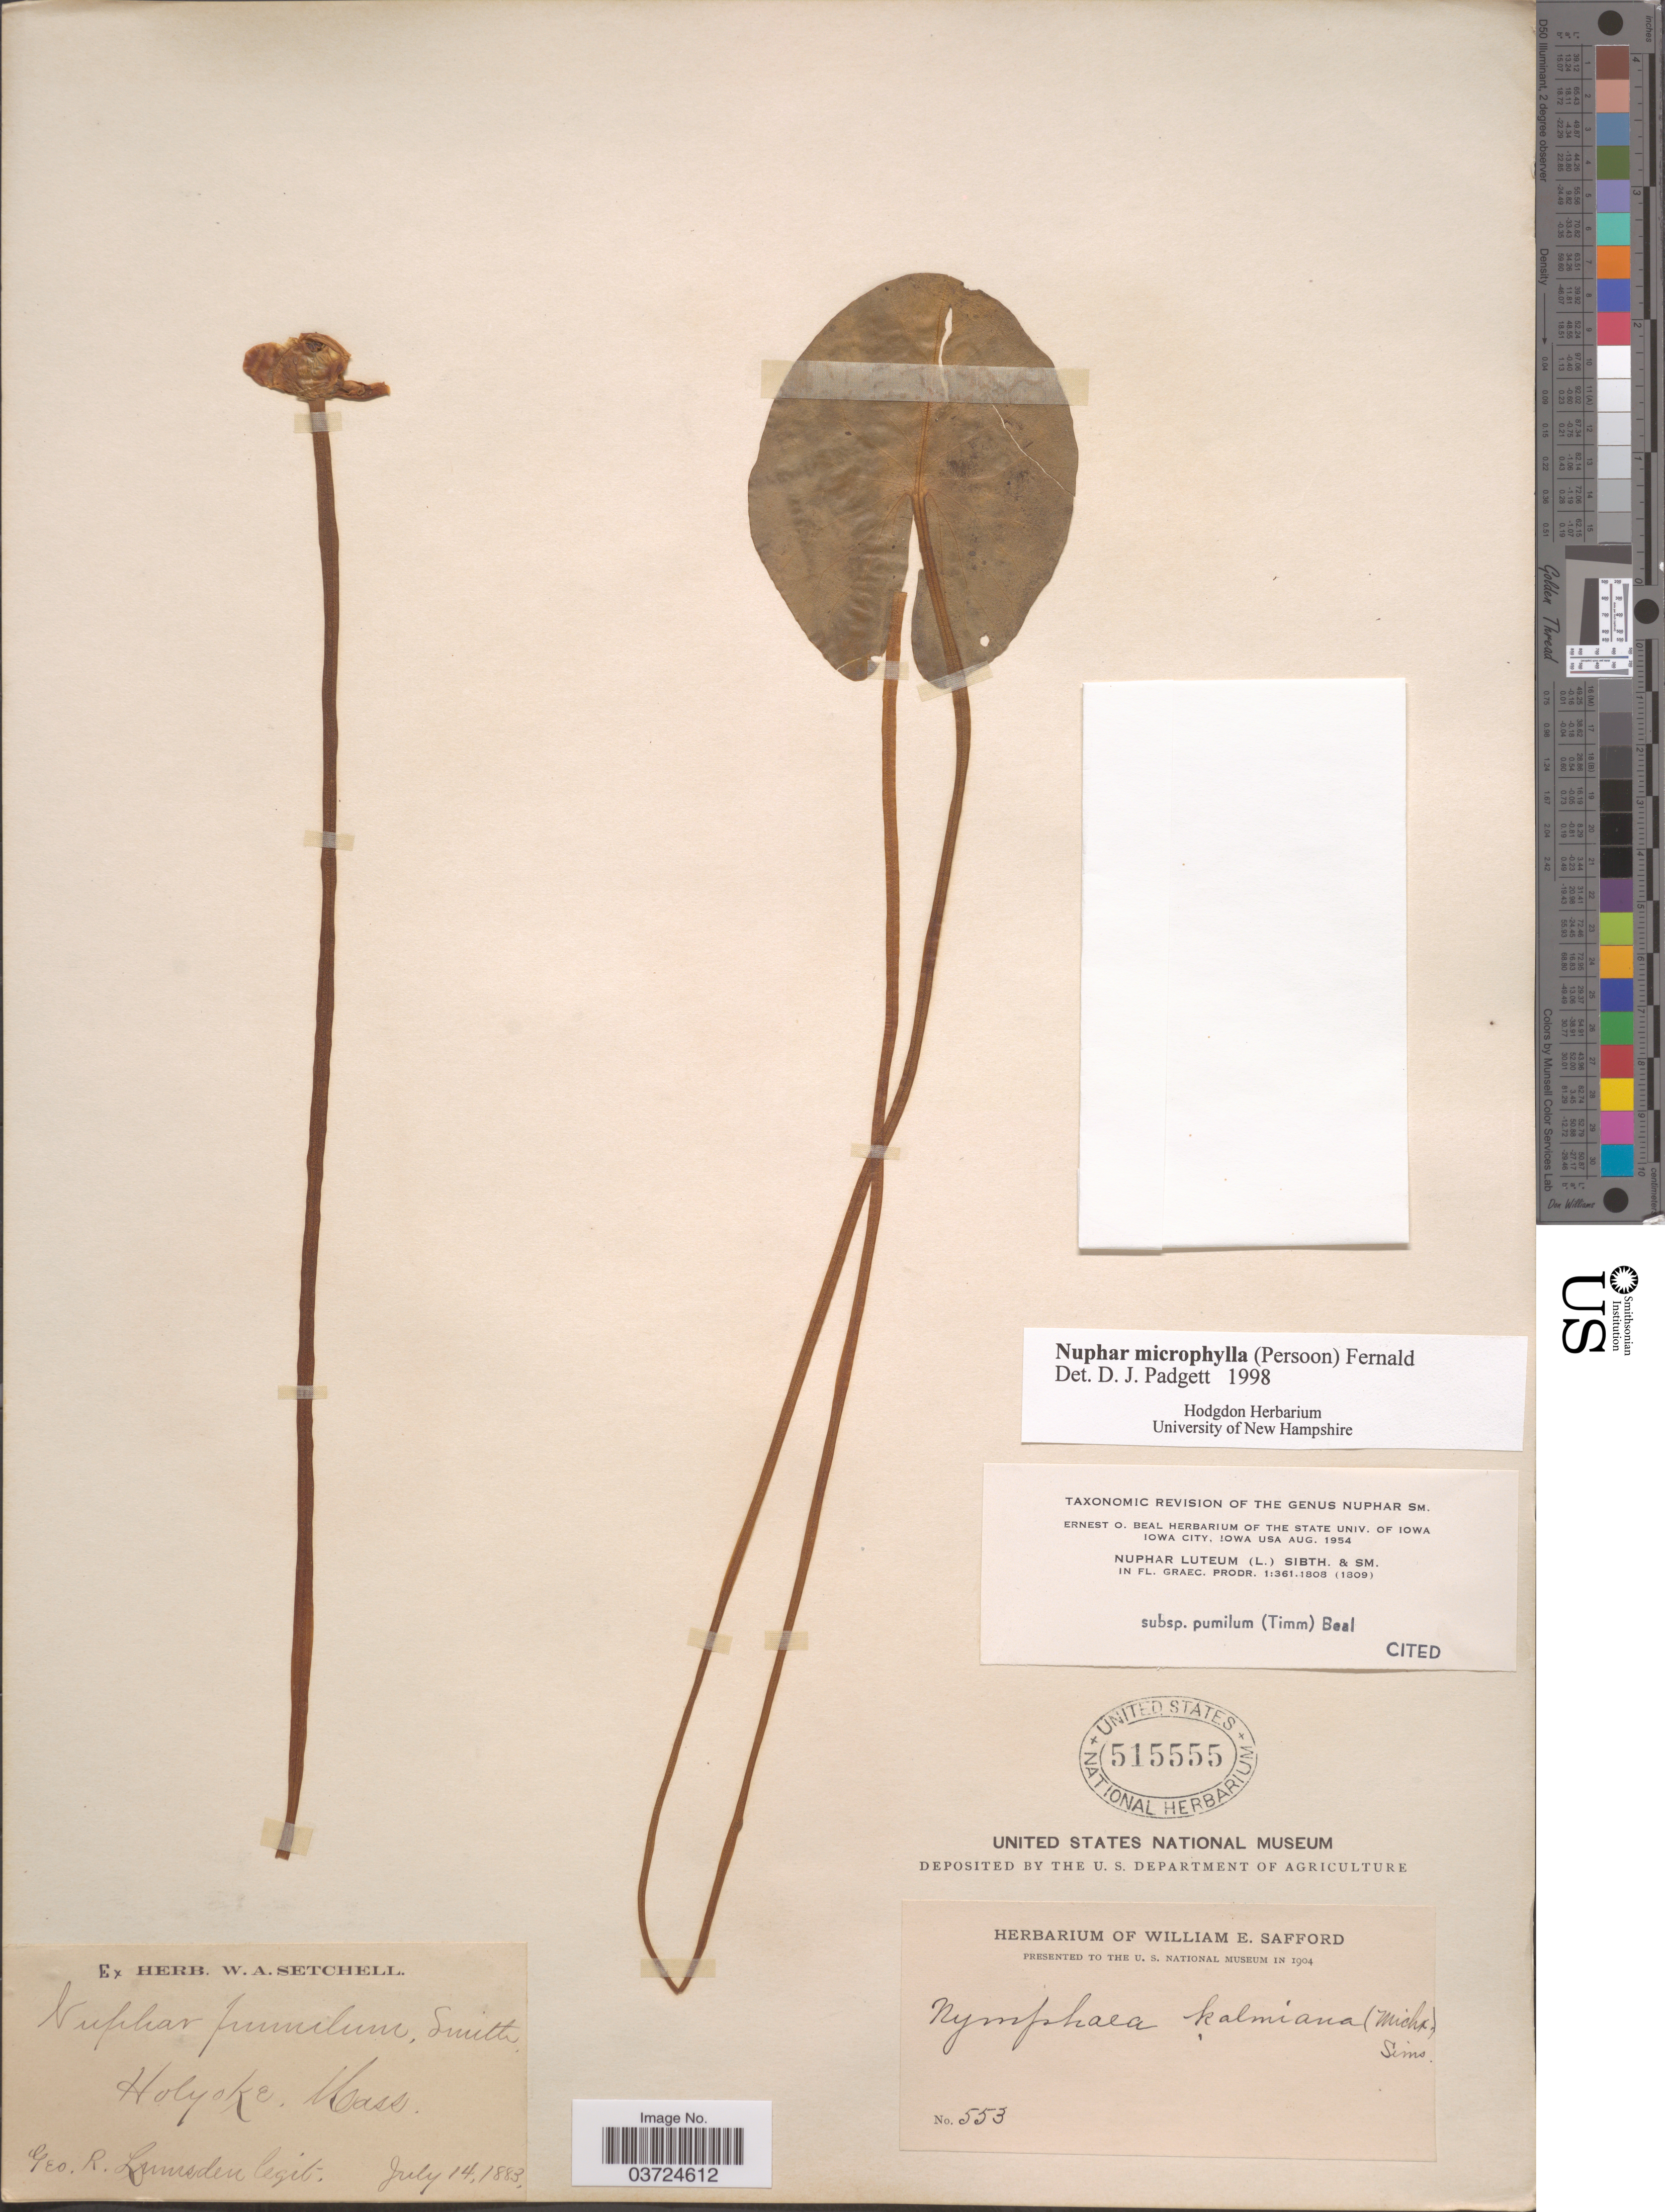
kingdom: Plantae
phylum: Tracheophyta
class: Magnoliopsida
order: Nymphaeales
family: Nymphaeaceae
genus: Nuphar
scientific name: Nuphar microphylla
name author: (Pers.) Fernald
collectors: G. Lumsden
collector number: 553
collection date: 1883-07-14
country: United States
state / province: Massachusetts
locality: Holyoke.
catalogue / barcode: US 515555